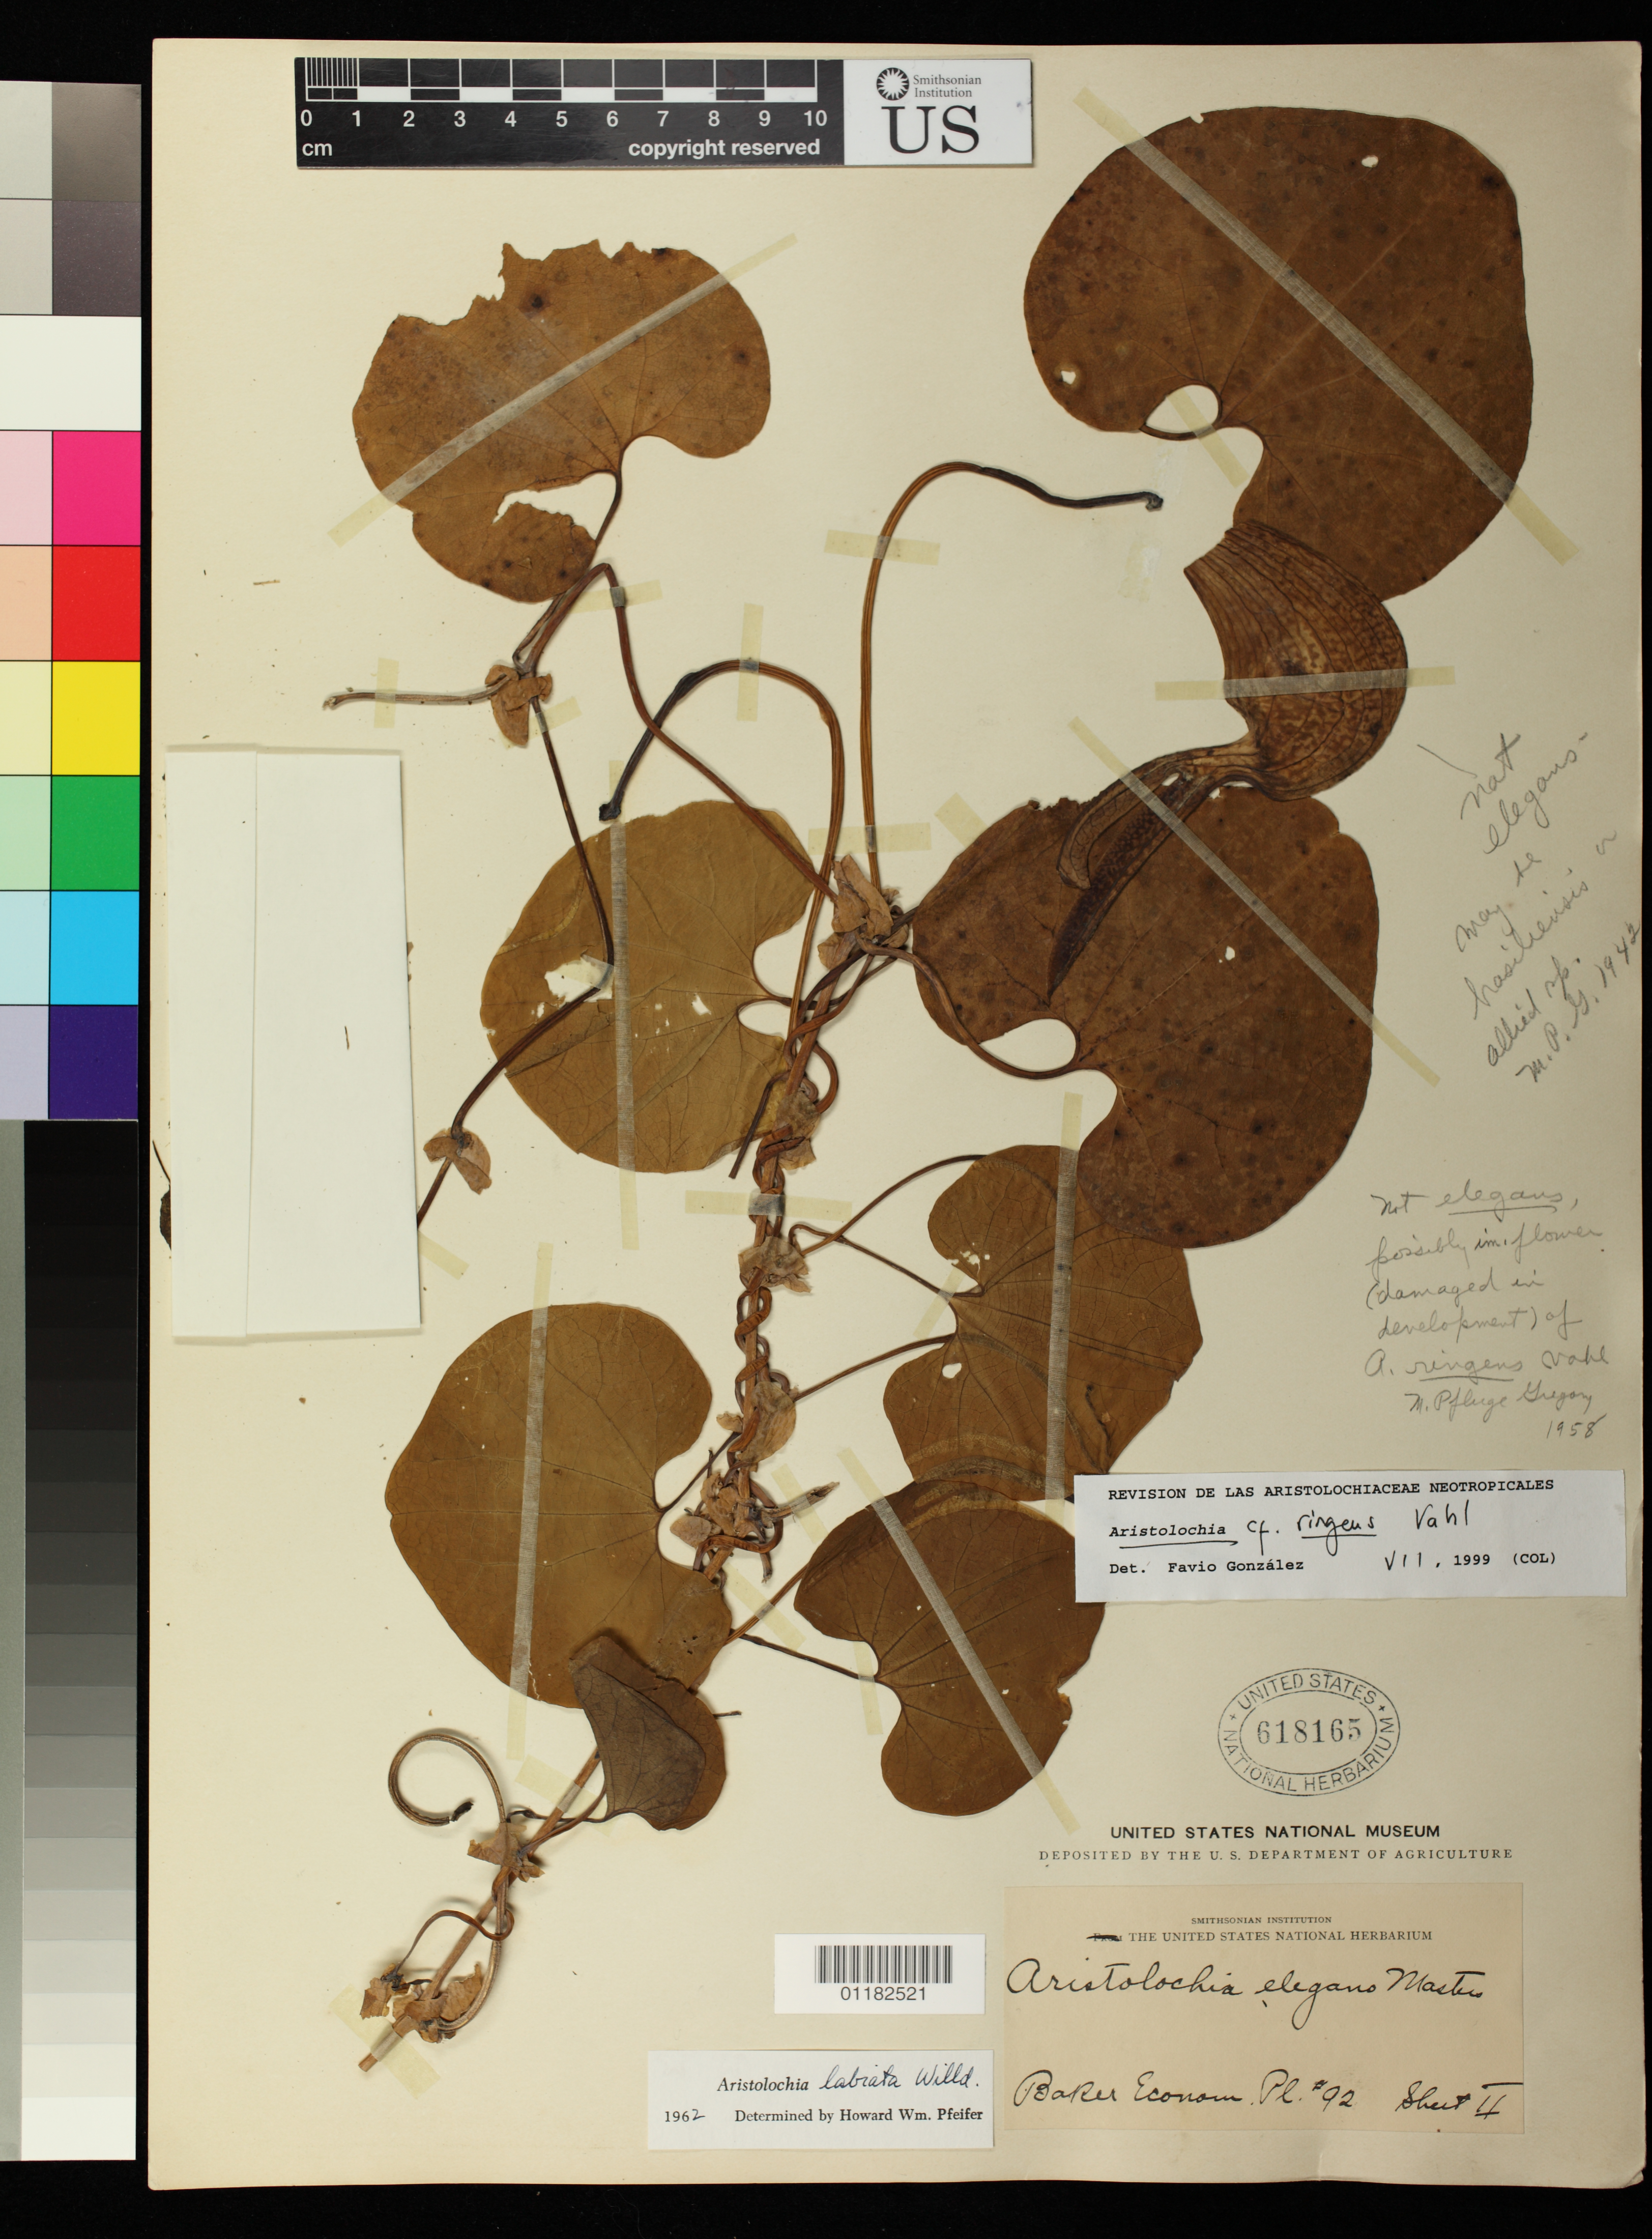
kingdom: Plantae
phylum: Tracheophyta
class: Magnoliopsida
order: Piperales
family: Aristolochiaceae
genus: Aristolochia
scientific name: Aristolochia ringens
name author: Vahl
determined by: González G., Favio A.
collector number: Baker Economic Plants 92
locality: From La Mortola, Italy.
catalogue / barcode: US 618165